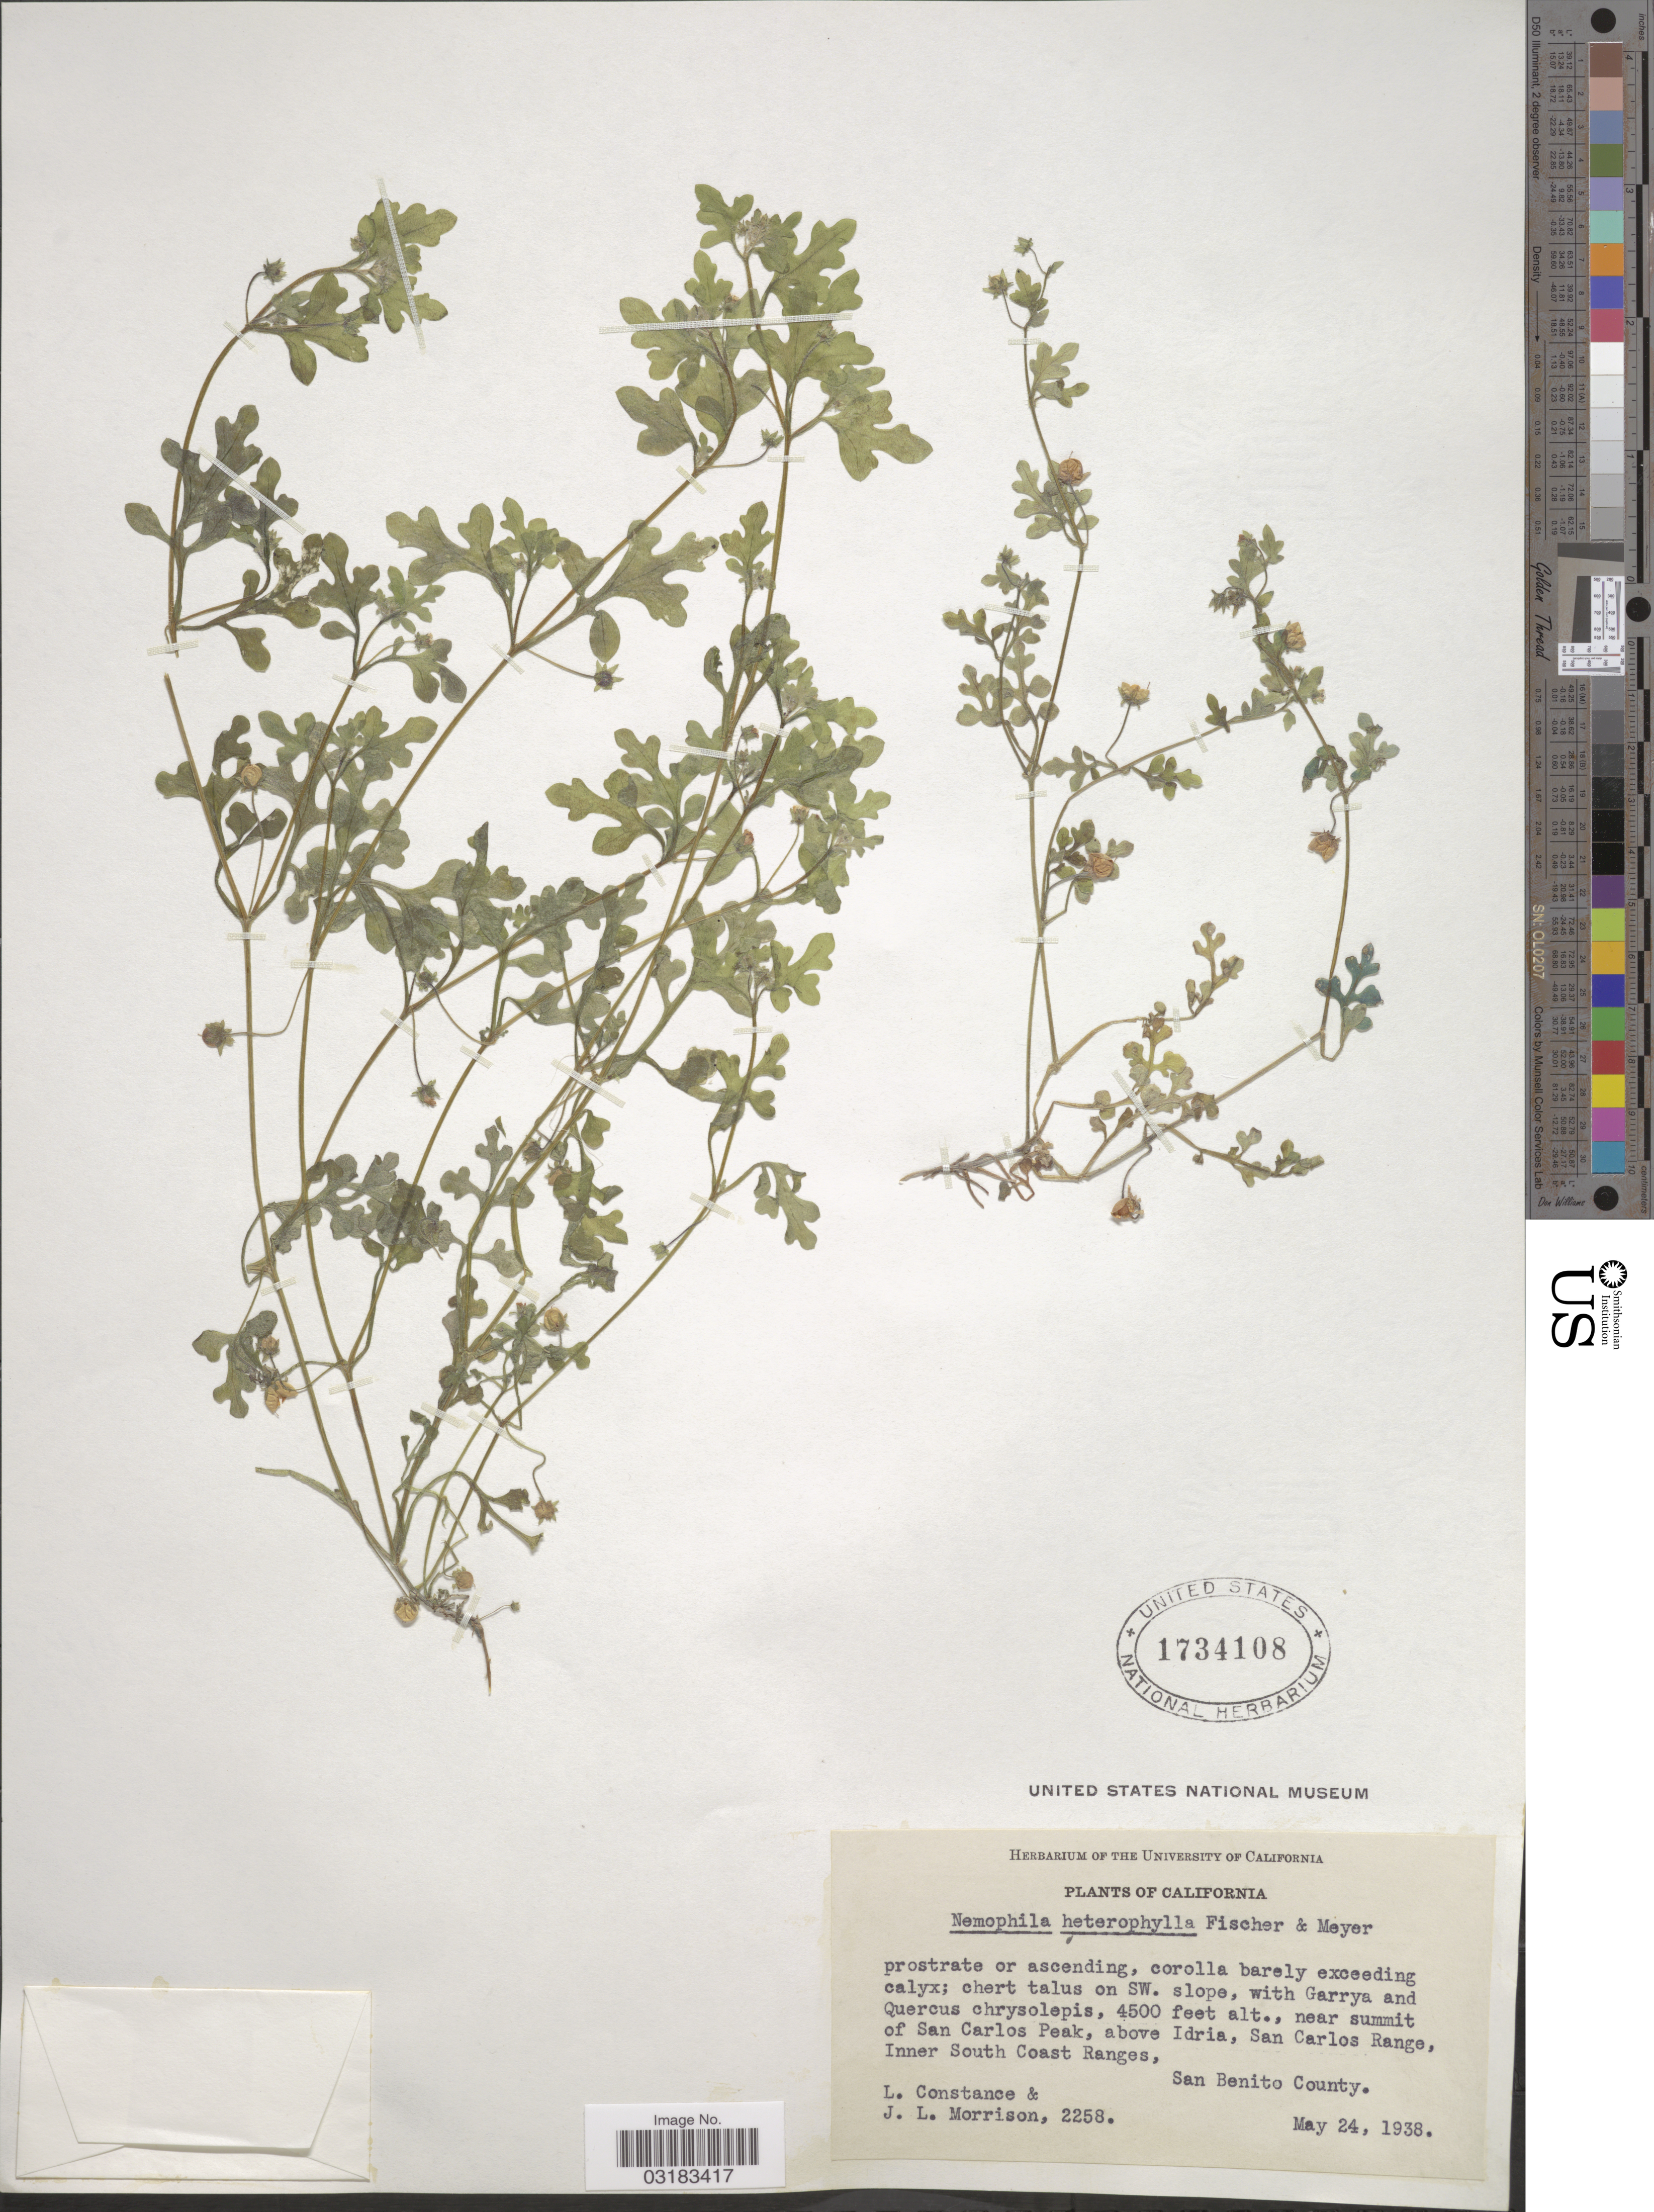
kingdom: Plantae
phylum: Tracheophyta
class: Magnoliopsida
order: Boraginales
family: Hydrophyllaceae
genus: Nemophila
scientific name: Nemophila heterophylla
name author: Fisch. & C.A. Mey.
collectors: L. Constance & J. Morrison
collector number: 2258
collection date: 1938-05-24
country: United States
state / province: California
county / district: San Benito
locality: SW. slope, near summit of San Carlos Peak, above Idria, San Carlos Range, Inner South Coast Ranges, San Benito County.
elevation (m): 1402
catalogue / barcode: US 1734108